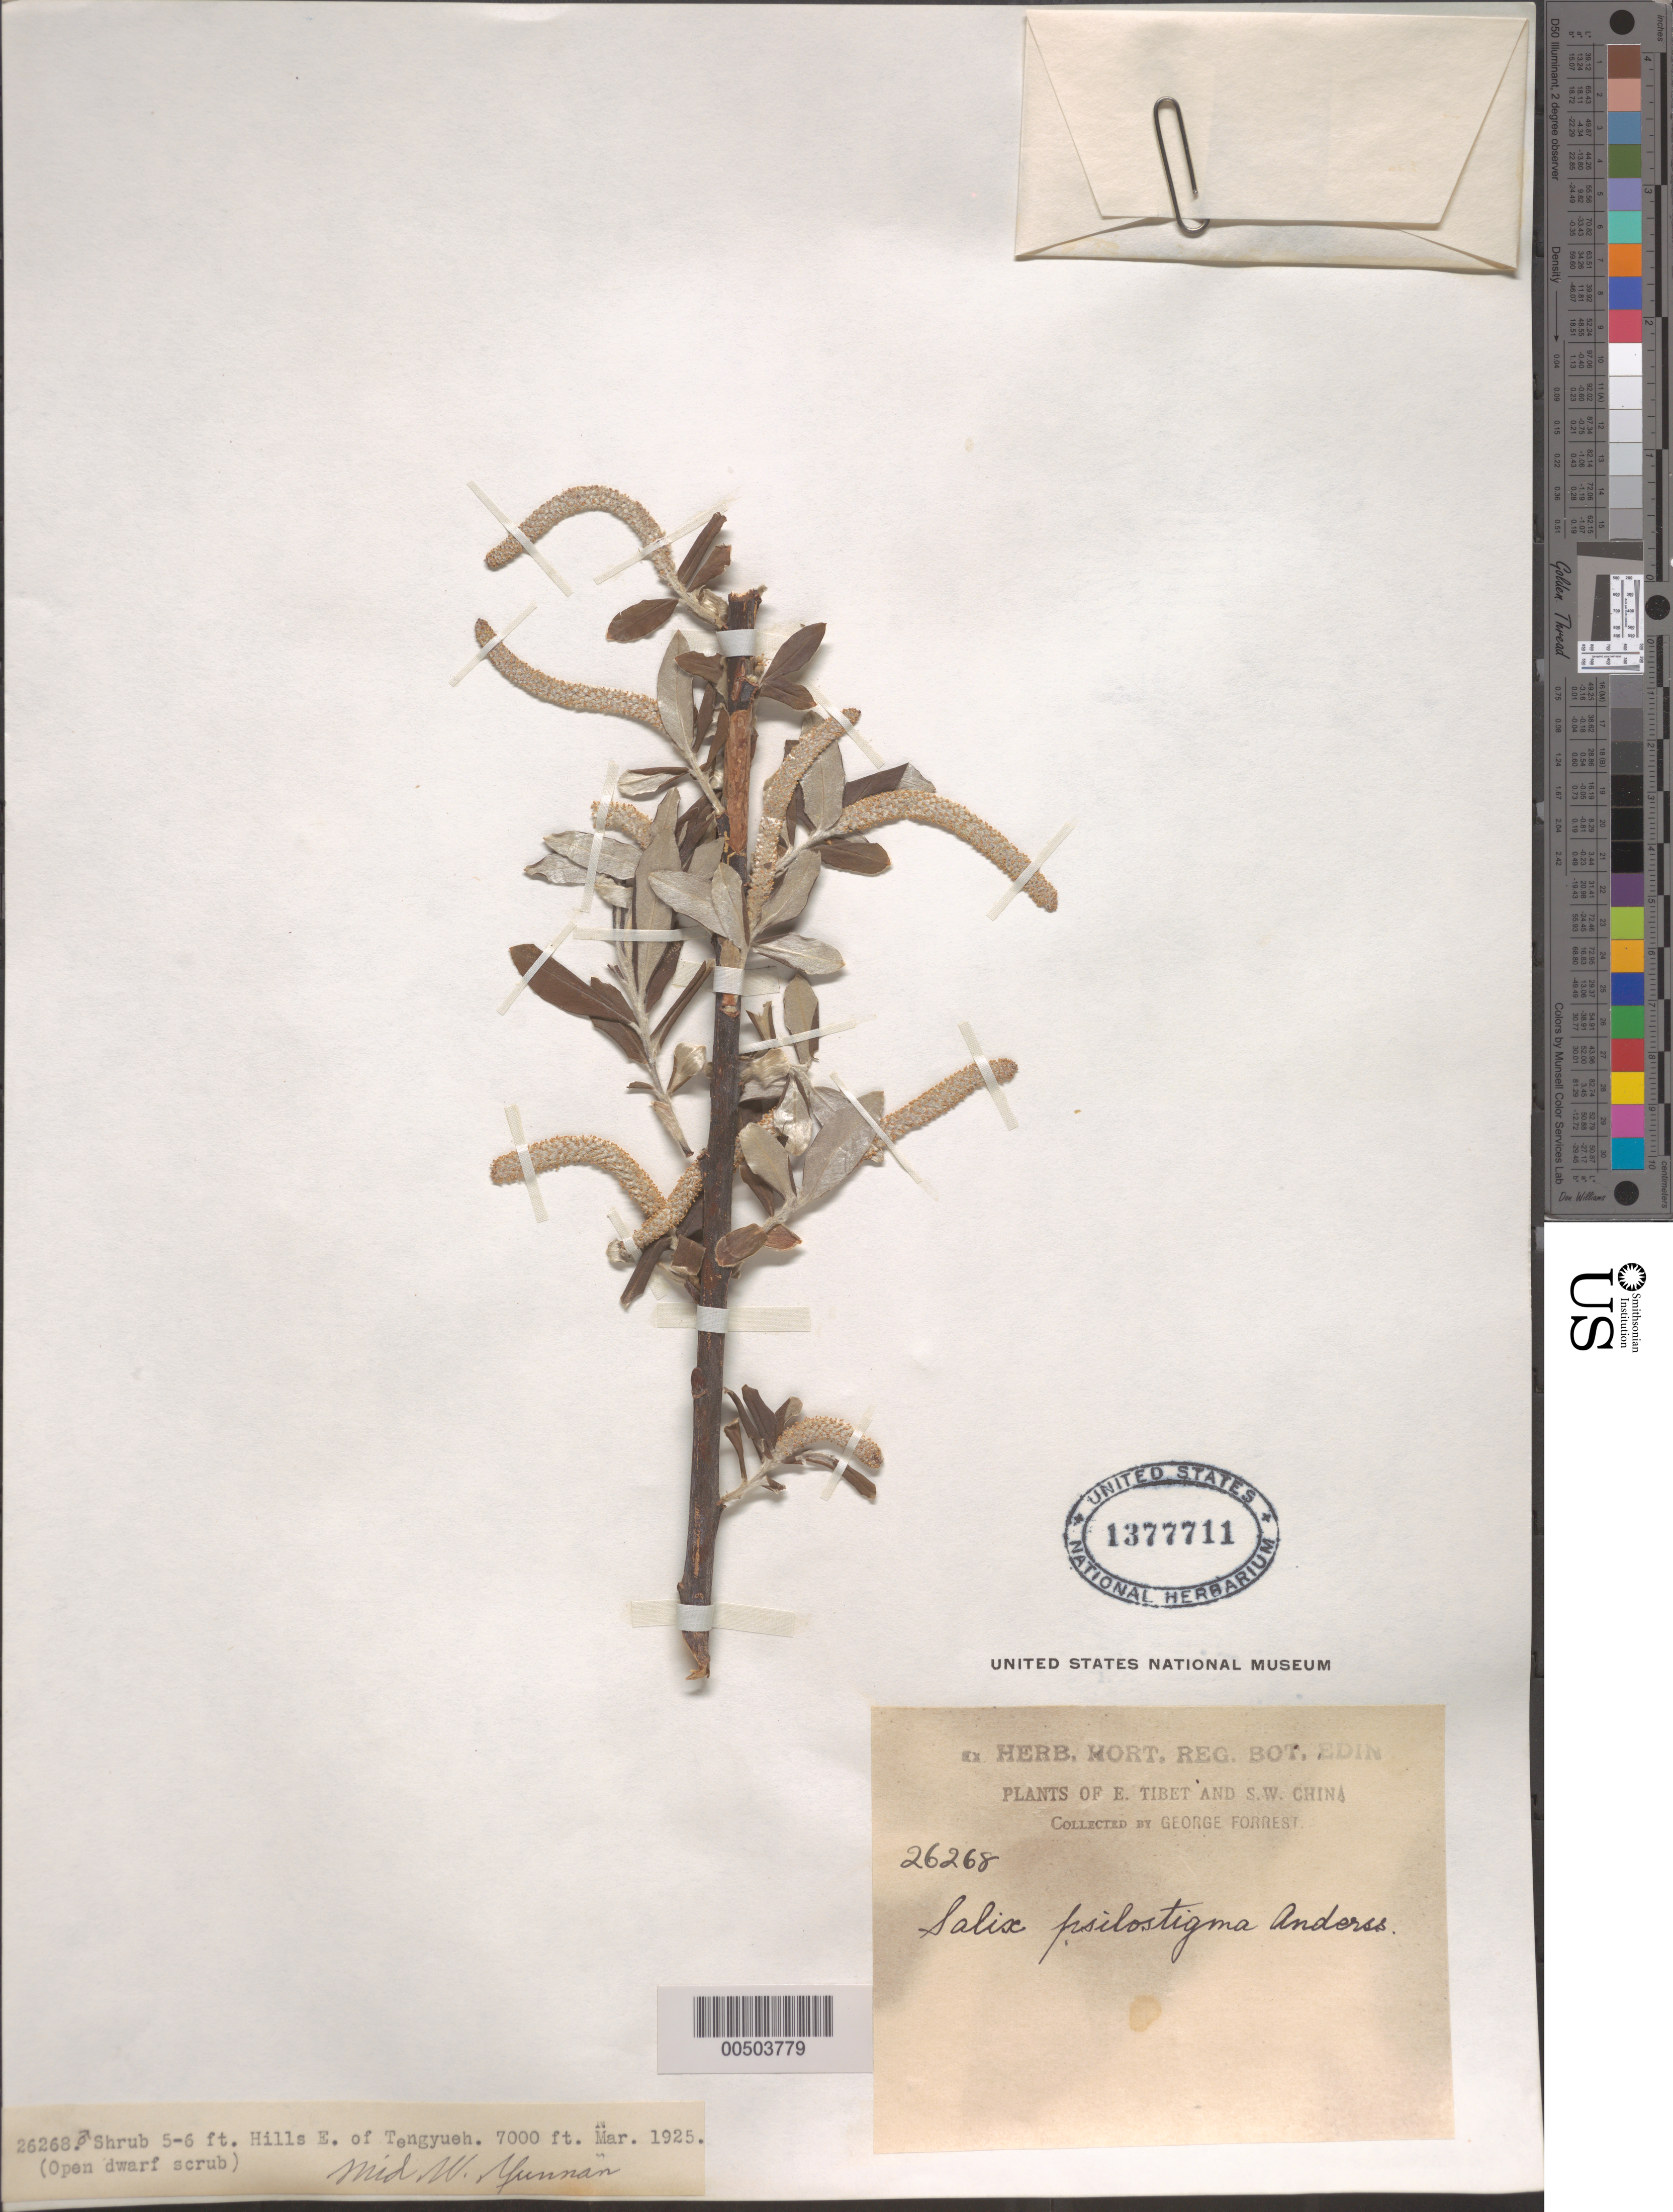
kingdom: Plantae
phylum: Tracheophyta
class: Magnoliopsida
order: Malpighiales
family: Salicaceae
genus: Salix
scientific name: Salix psilostigma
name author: Andersson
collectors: G. Forrest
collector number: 26268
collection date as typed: Mar 1925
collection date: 1925-03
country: China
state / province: Yunnan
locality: Hills E. of Tengyueh.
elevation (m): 2134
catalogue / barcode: US 1377711